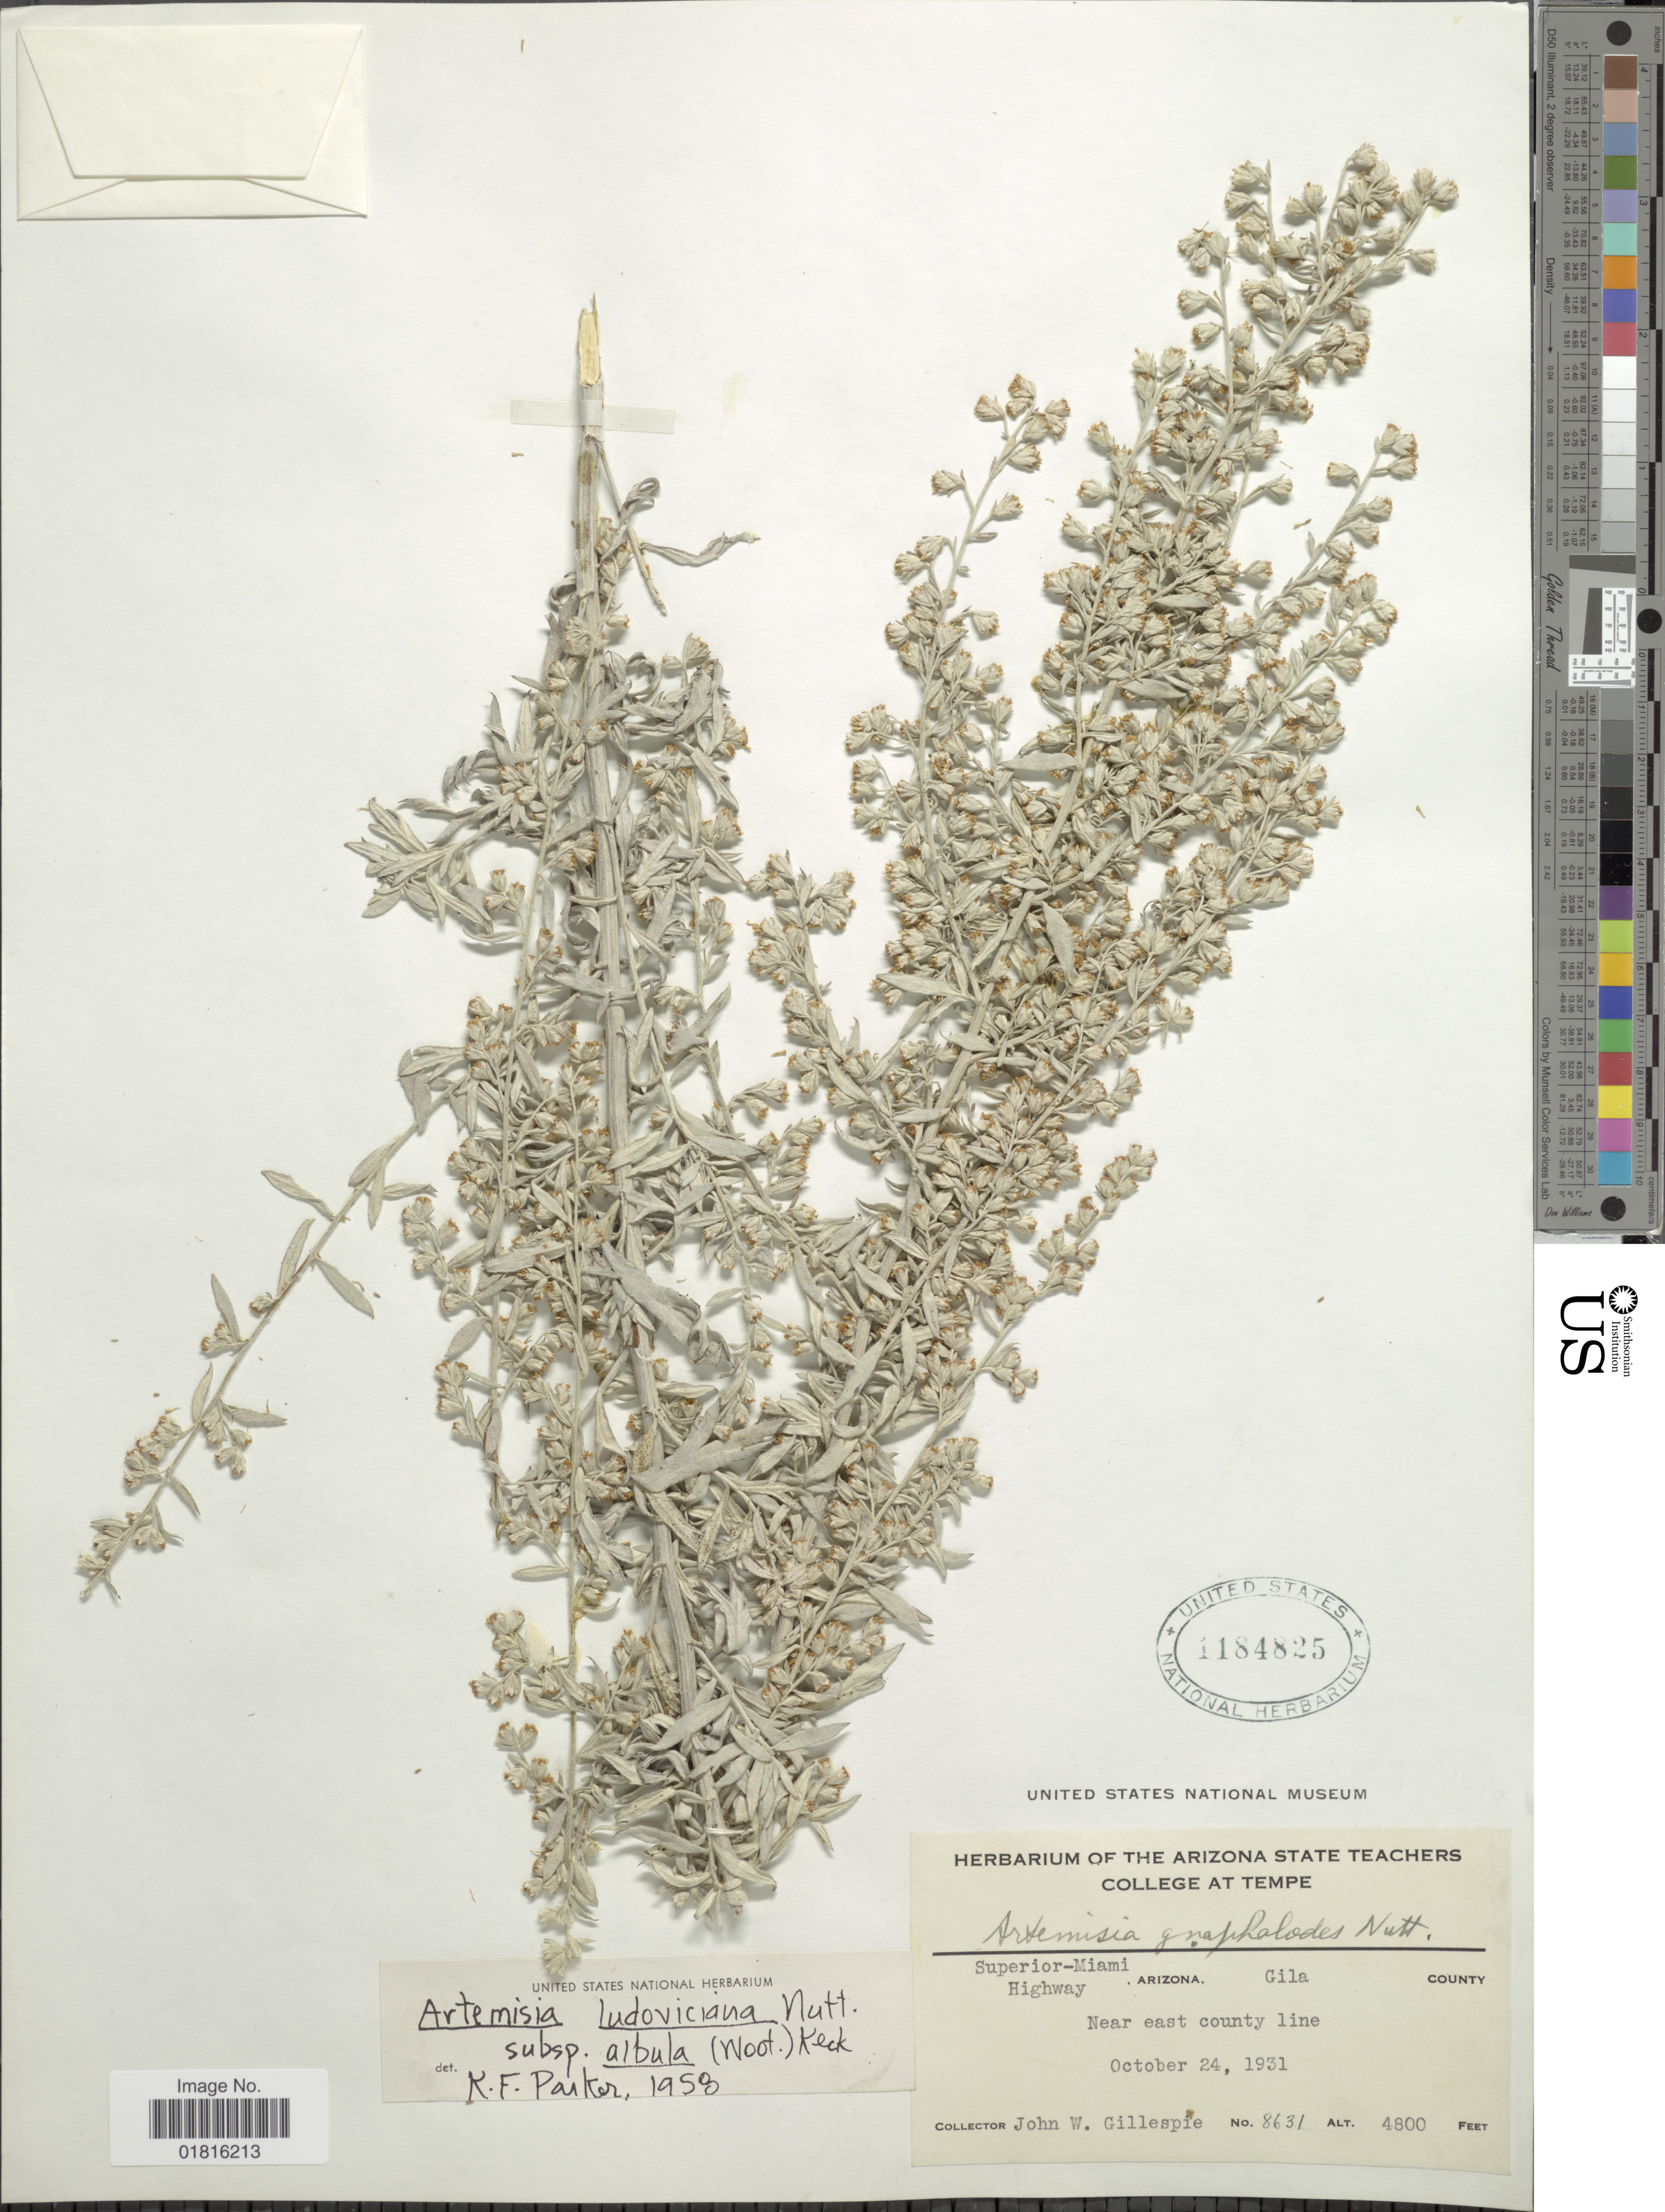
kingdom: Plantae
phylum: Tracheophyta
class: Magnoliopsida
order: Asterales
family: Asteraceae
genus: Artemisia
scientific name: Artemisia ludoviciana subsp. albula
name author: (Wooton) D.D. Keck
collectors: J. W. Gillespie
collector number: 8631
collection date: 1931-10-24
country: United States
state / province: Arizona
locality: Superior-Miami Highway, Gila County, Near east county line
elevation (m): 1463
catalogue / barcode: US 1184825